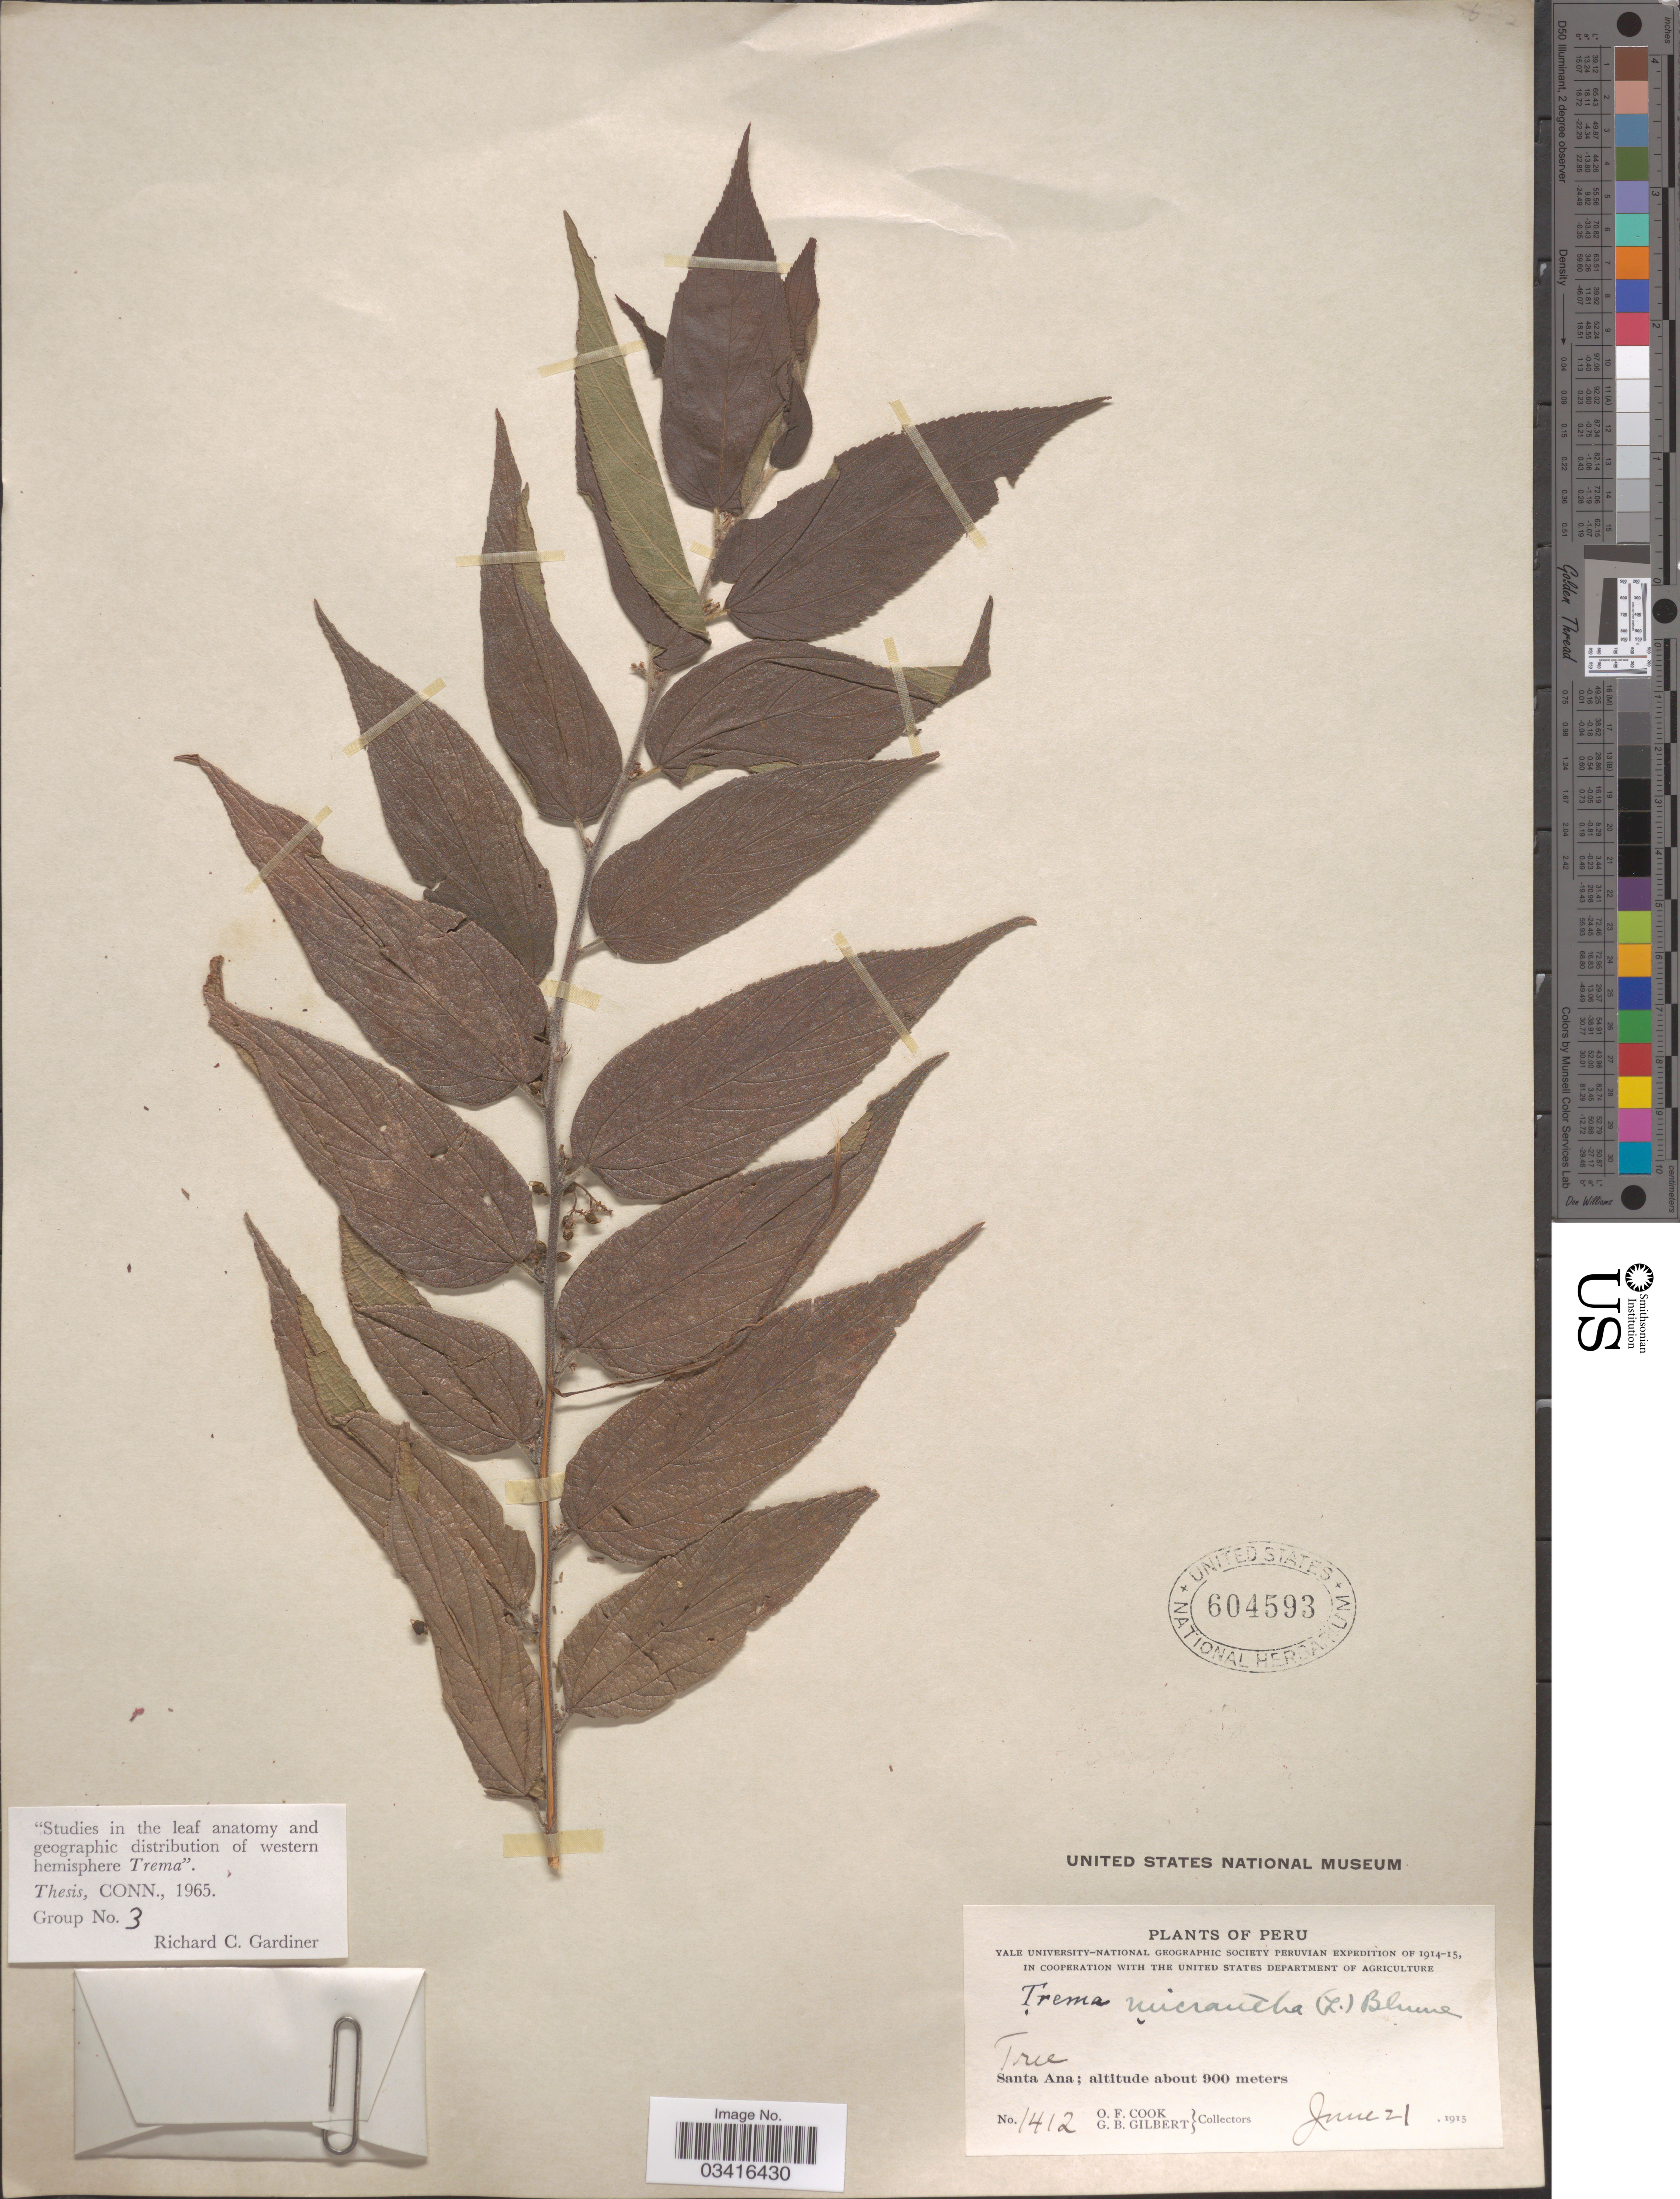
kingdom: Plantae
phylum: Tracheophyta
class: Magnoliopsida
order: Rosales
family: Cannabaceae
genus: Trema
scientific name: Trema micranthum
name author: (L.) Blume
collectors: O. F. Cook & G. B. Gilbert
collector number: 1412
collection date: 1915-06-21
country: Peru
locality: Santa Ana.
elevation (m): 900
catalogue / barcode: US 604593